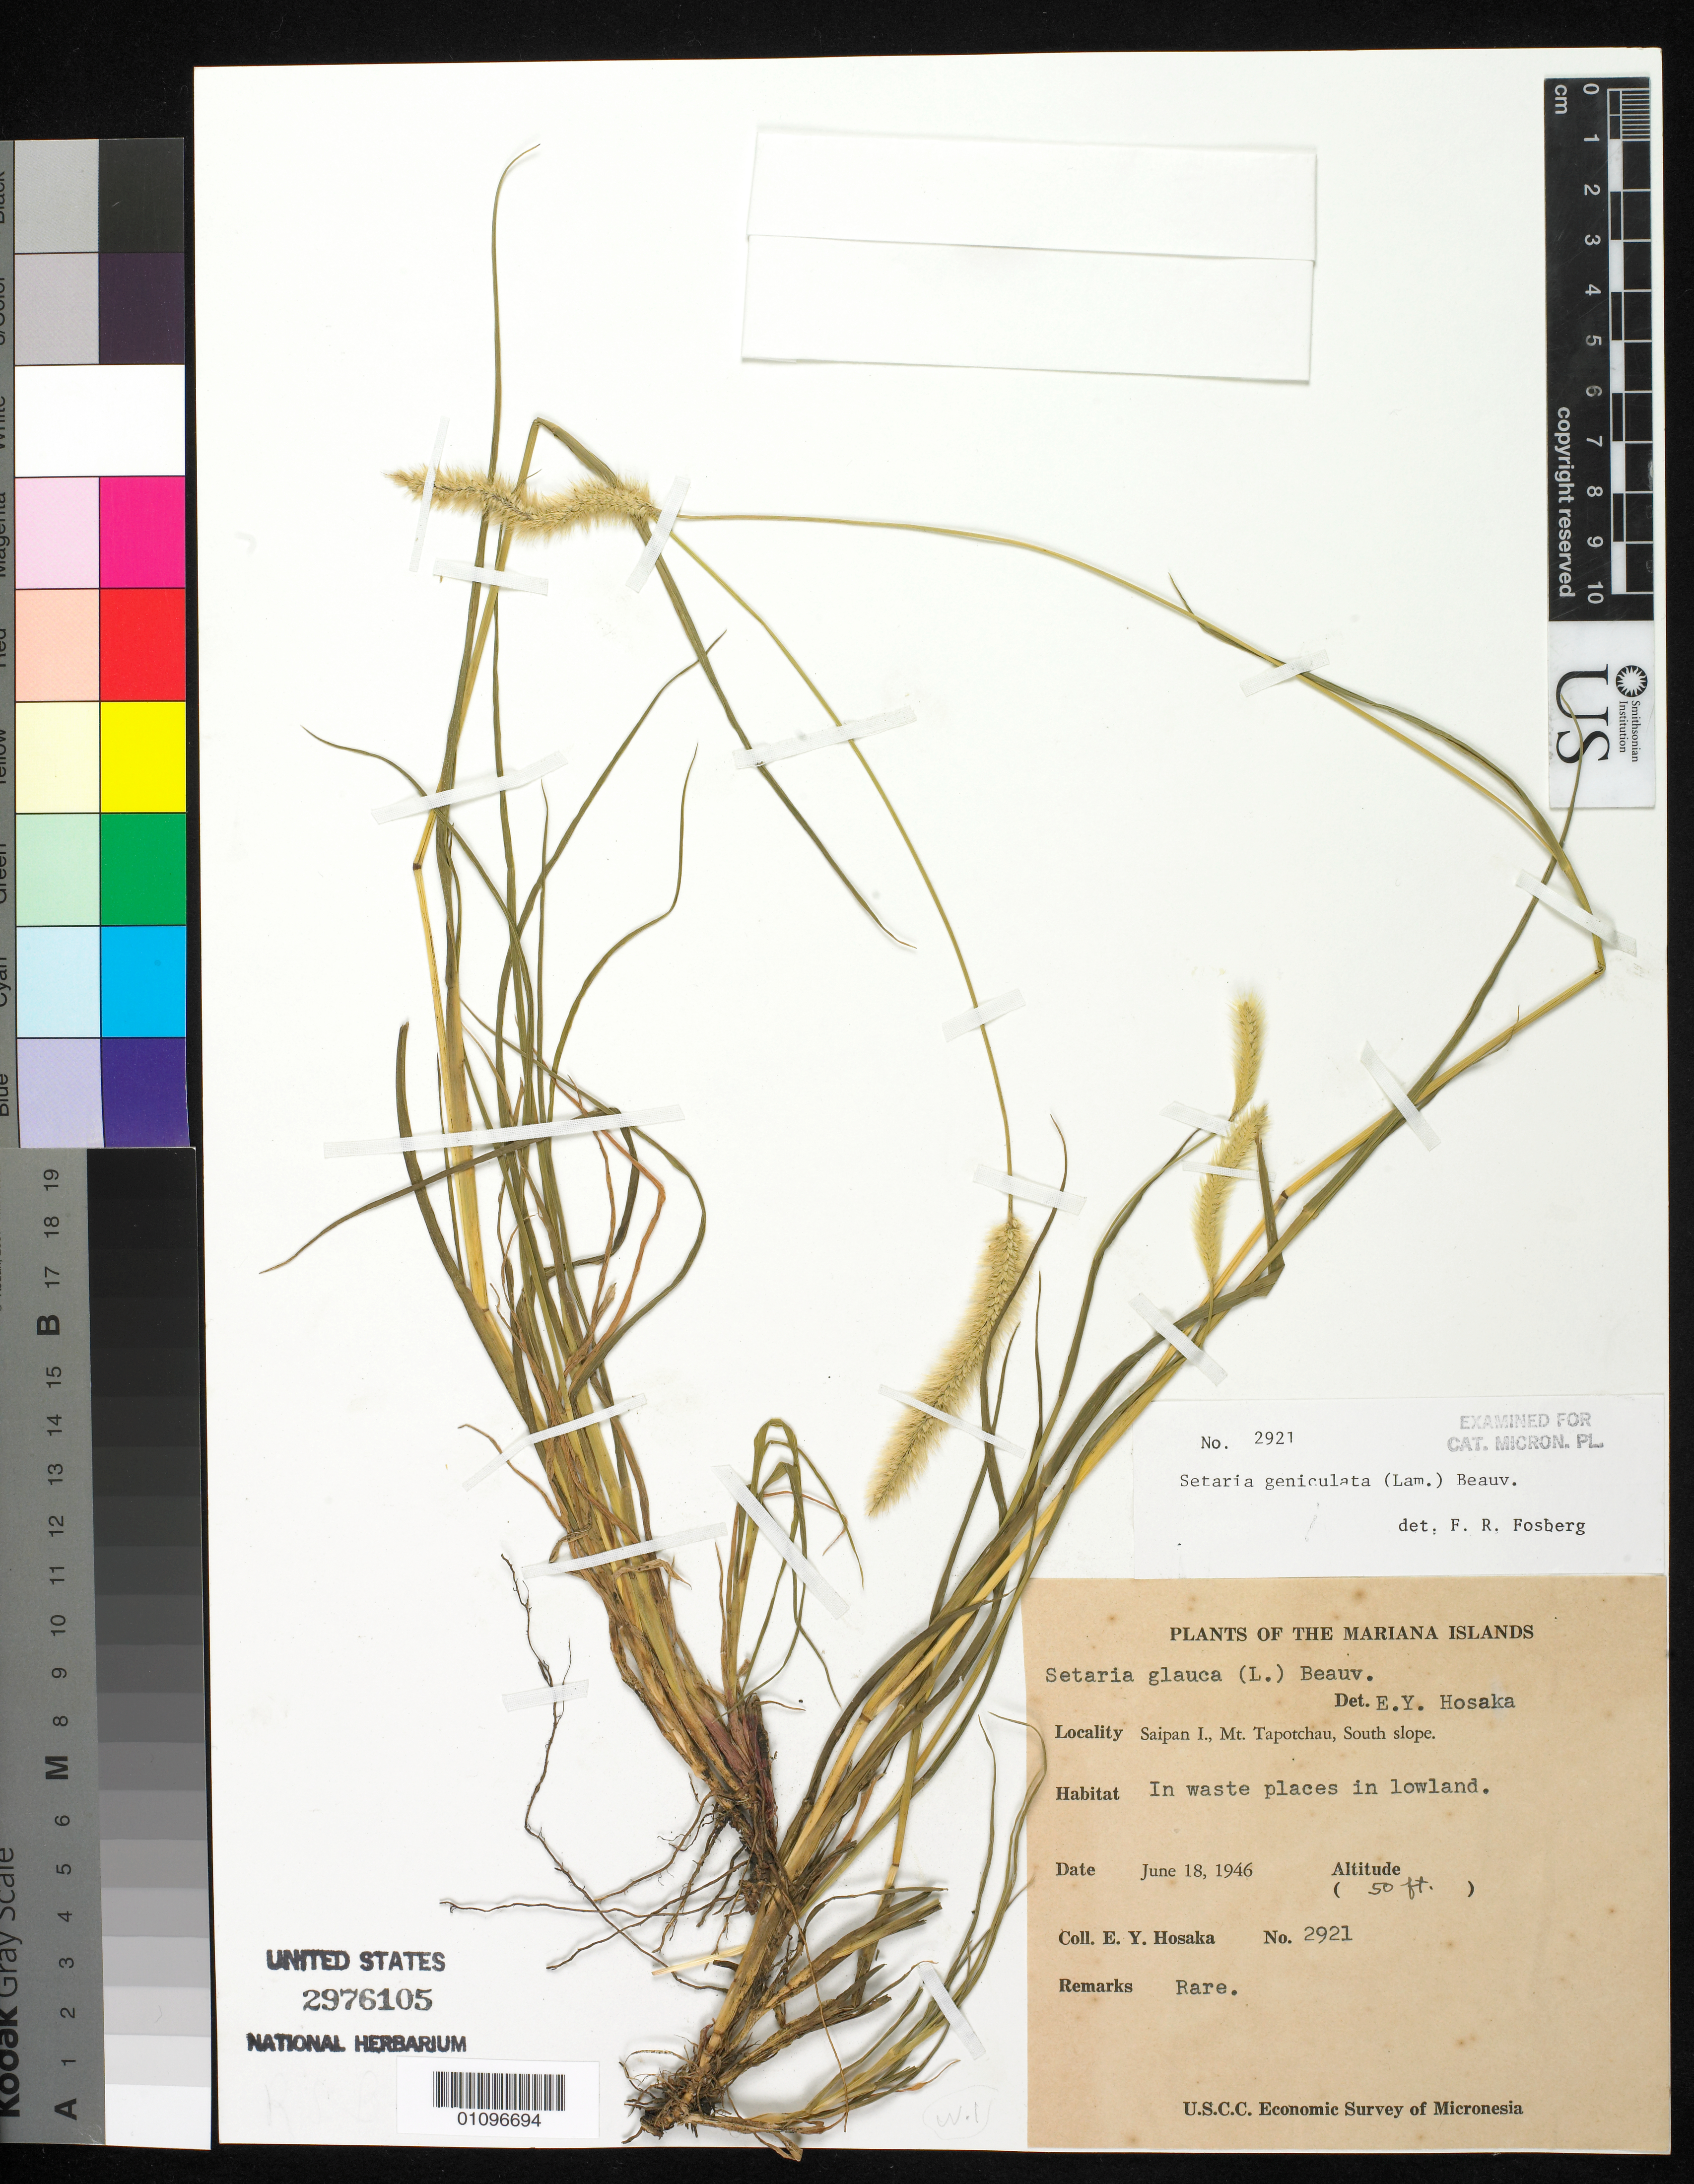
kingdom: Plantae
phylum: Tracheophyta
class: Liliopsida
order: Poales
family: Poaceae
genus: Setaria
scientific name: Setaria geniculata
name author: (Lam.) P. Beauv.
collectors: E. Y. Hosaka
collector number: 2921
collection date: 1946-06-18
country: Northern Mariana Islands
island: Saipan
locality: Mt. Tapotchau, south slope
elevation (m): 15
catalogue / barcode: US 2976105